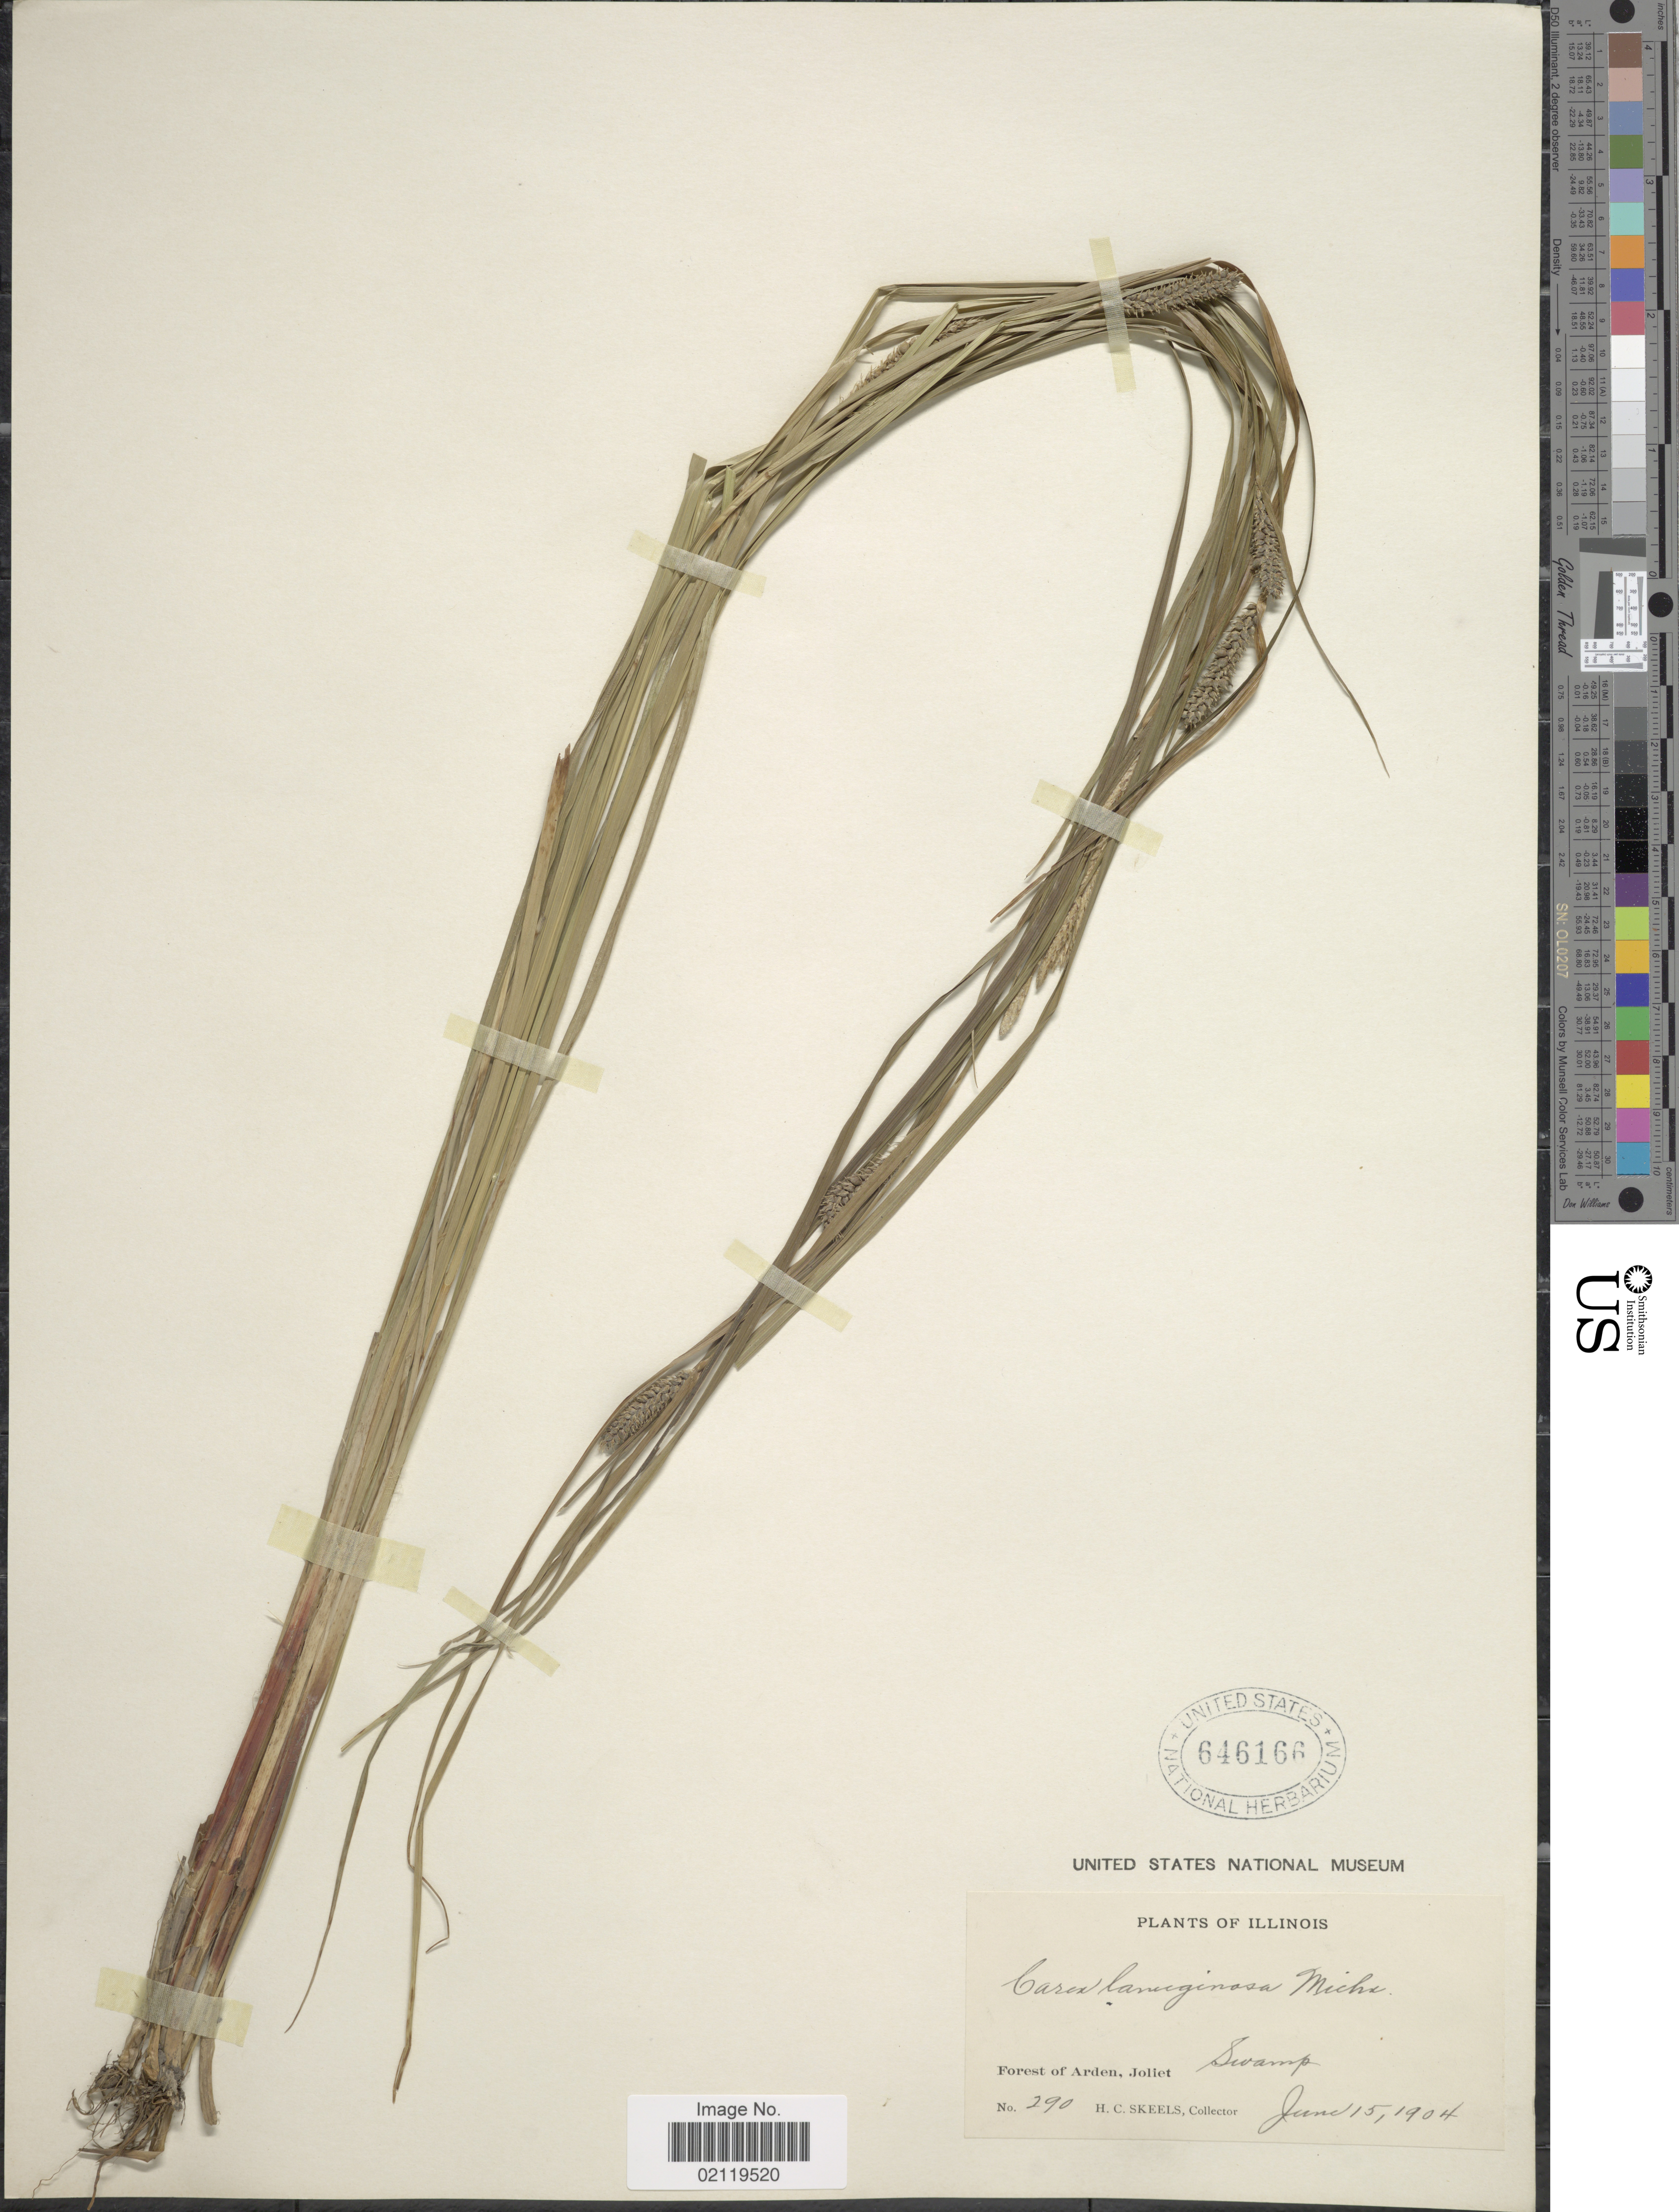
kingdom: Plantae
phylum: Tracheophyta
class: Liliopsida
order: Poales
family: Cyperaceae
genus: Carex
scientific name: Carex pellita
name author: Muhl. ex Willd.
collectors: H. Skeels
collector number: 290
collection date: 1904-06-15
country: United States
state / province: Illinois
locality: Swamps. Forest of Arden, Joliet.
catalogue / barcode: US 646166